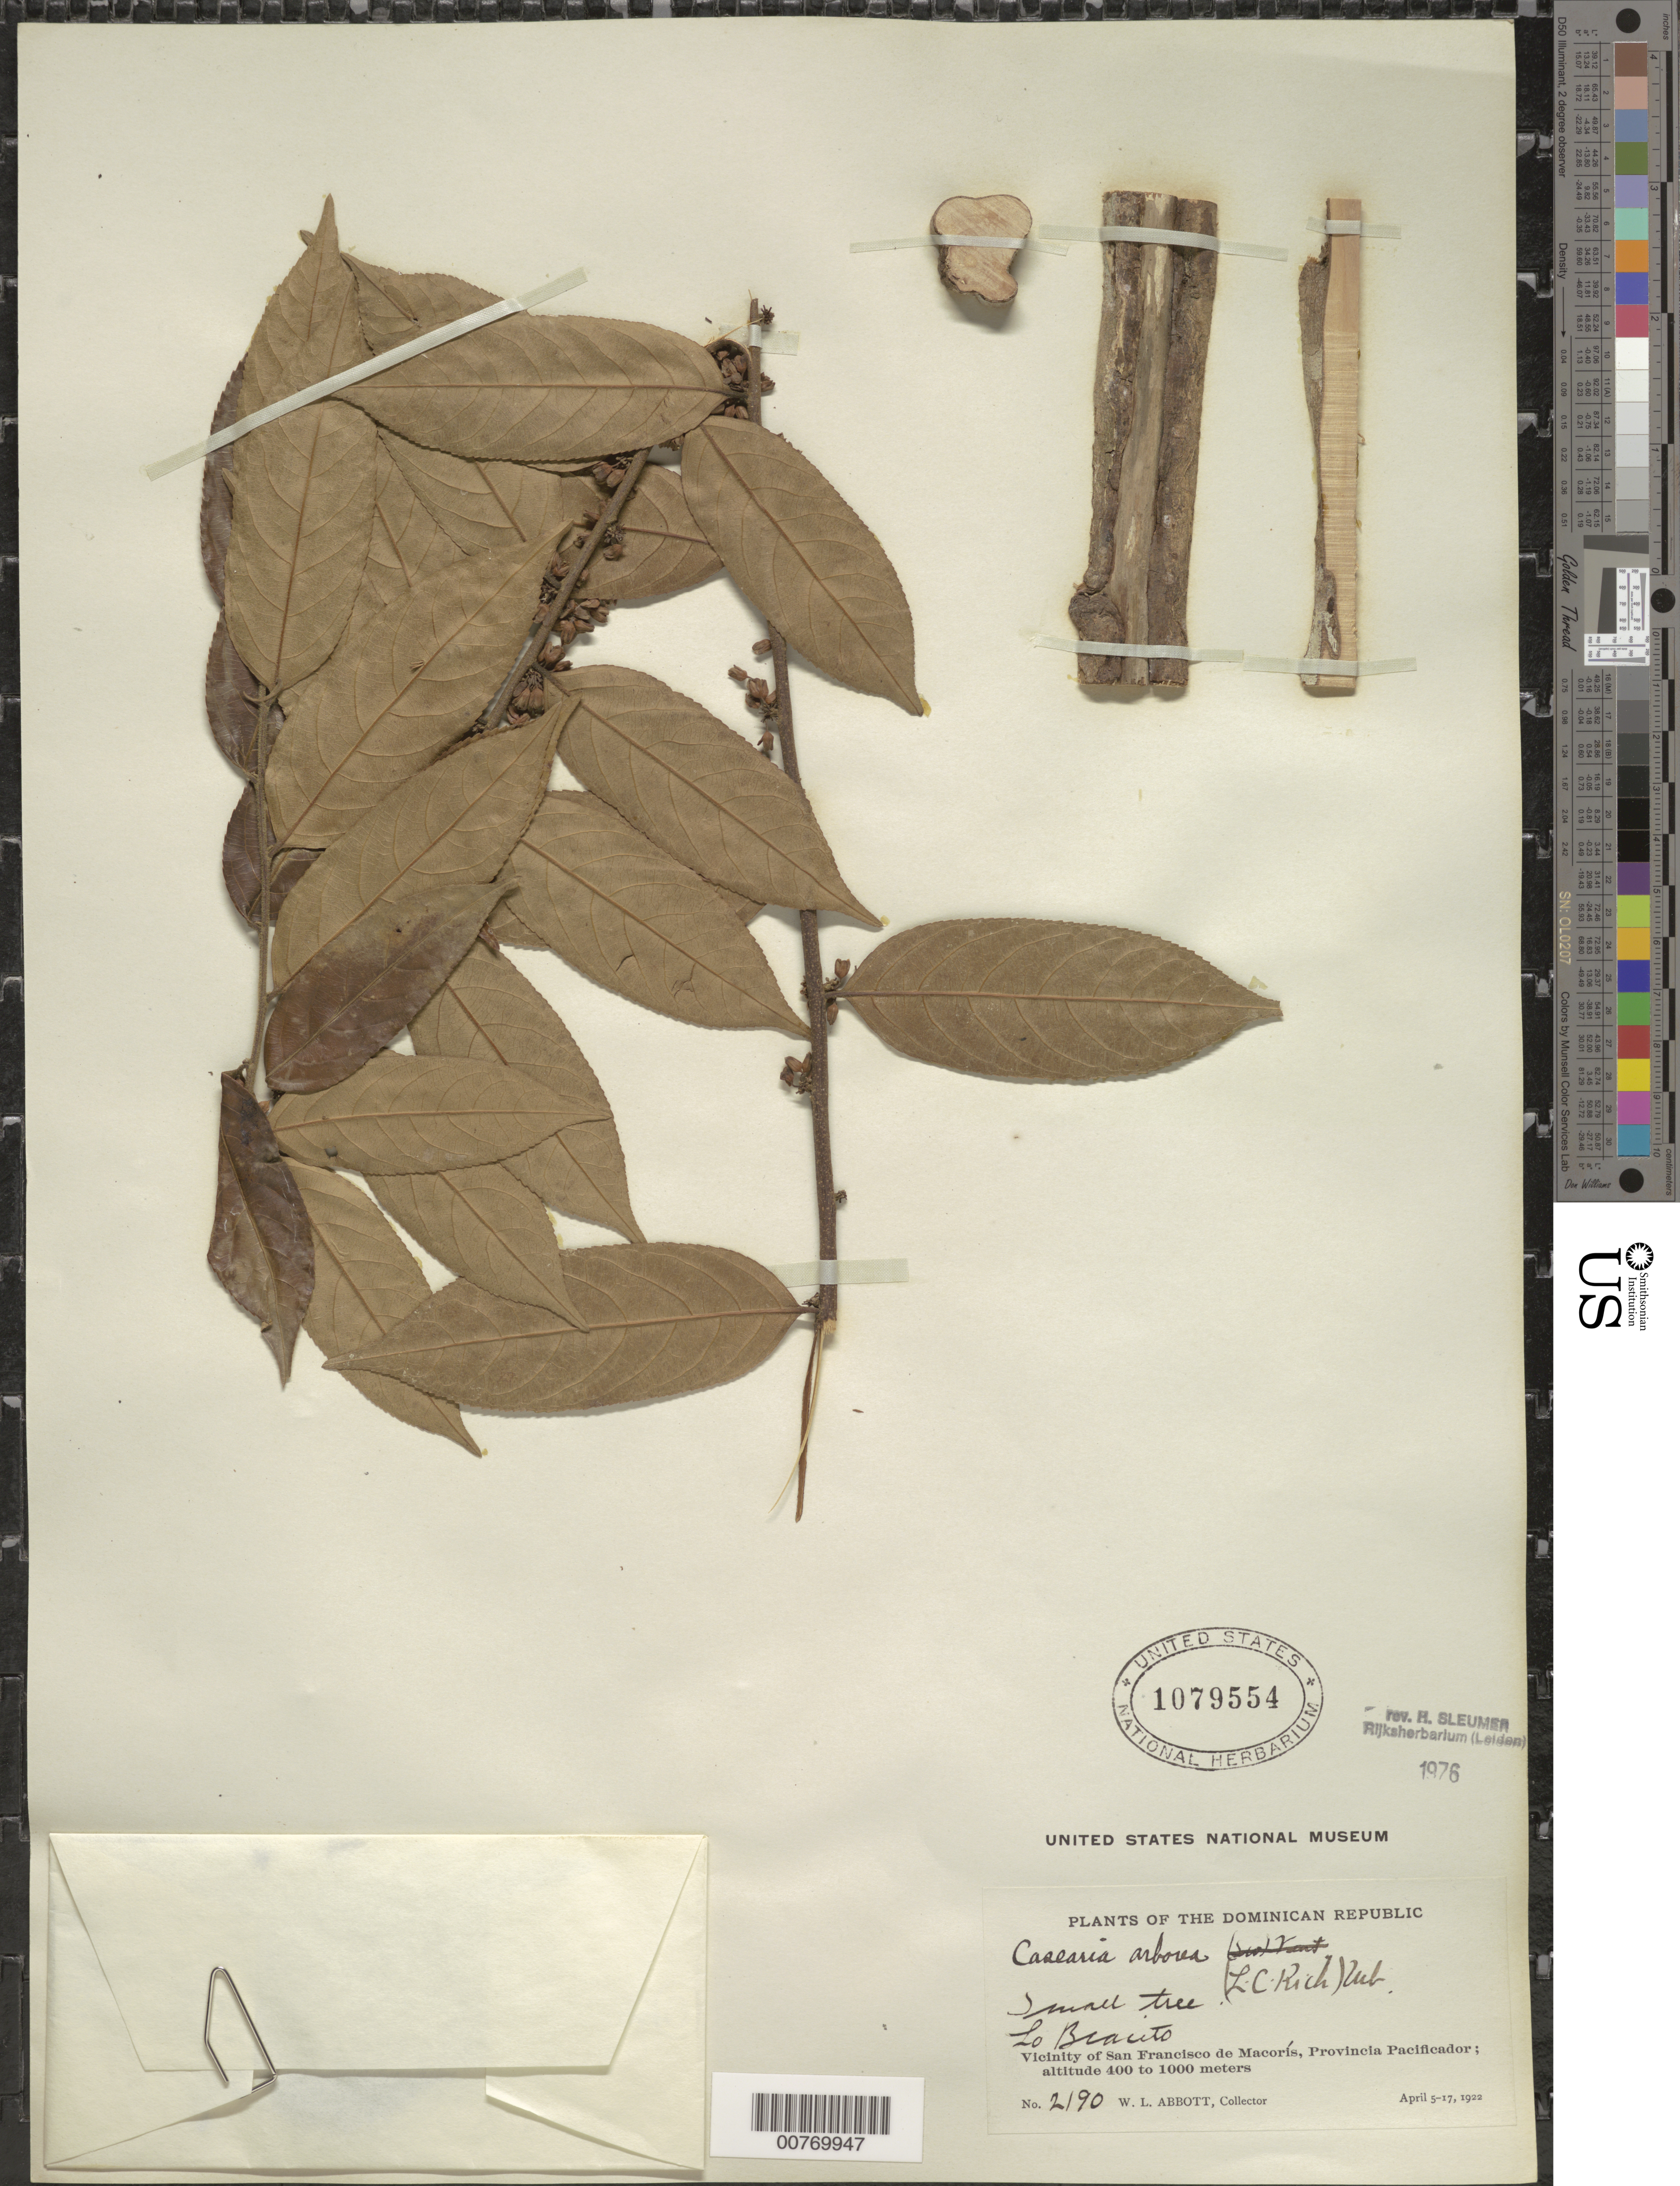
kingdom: Plantae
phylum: Tracheophyta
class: Magnoliopsida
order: Malpighiales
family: Salicaceae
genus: Casearia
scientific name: Casearia arborea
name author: (Rich.) Urb.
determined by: Sleumer, H. O.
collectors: W. L. Abbott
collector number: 2190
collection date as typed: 05 Apr 1922 to 17 Apr 1922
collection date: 1922-04-05/1922-04-17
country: Dominican Republic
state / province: Duarte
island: Hispaniola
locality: Vicinity of San Francisco de Macorís; Lo Bracito.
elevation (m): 400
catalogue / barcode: US 1079554